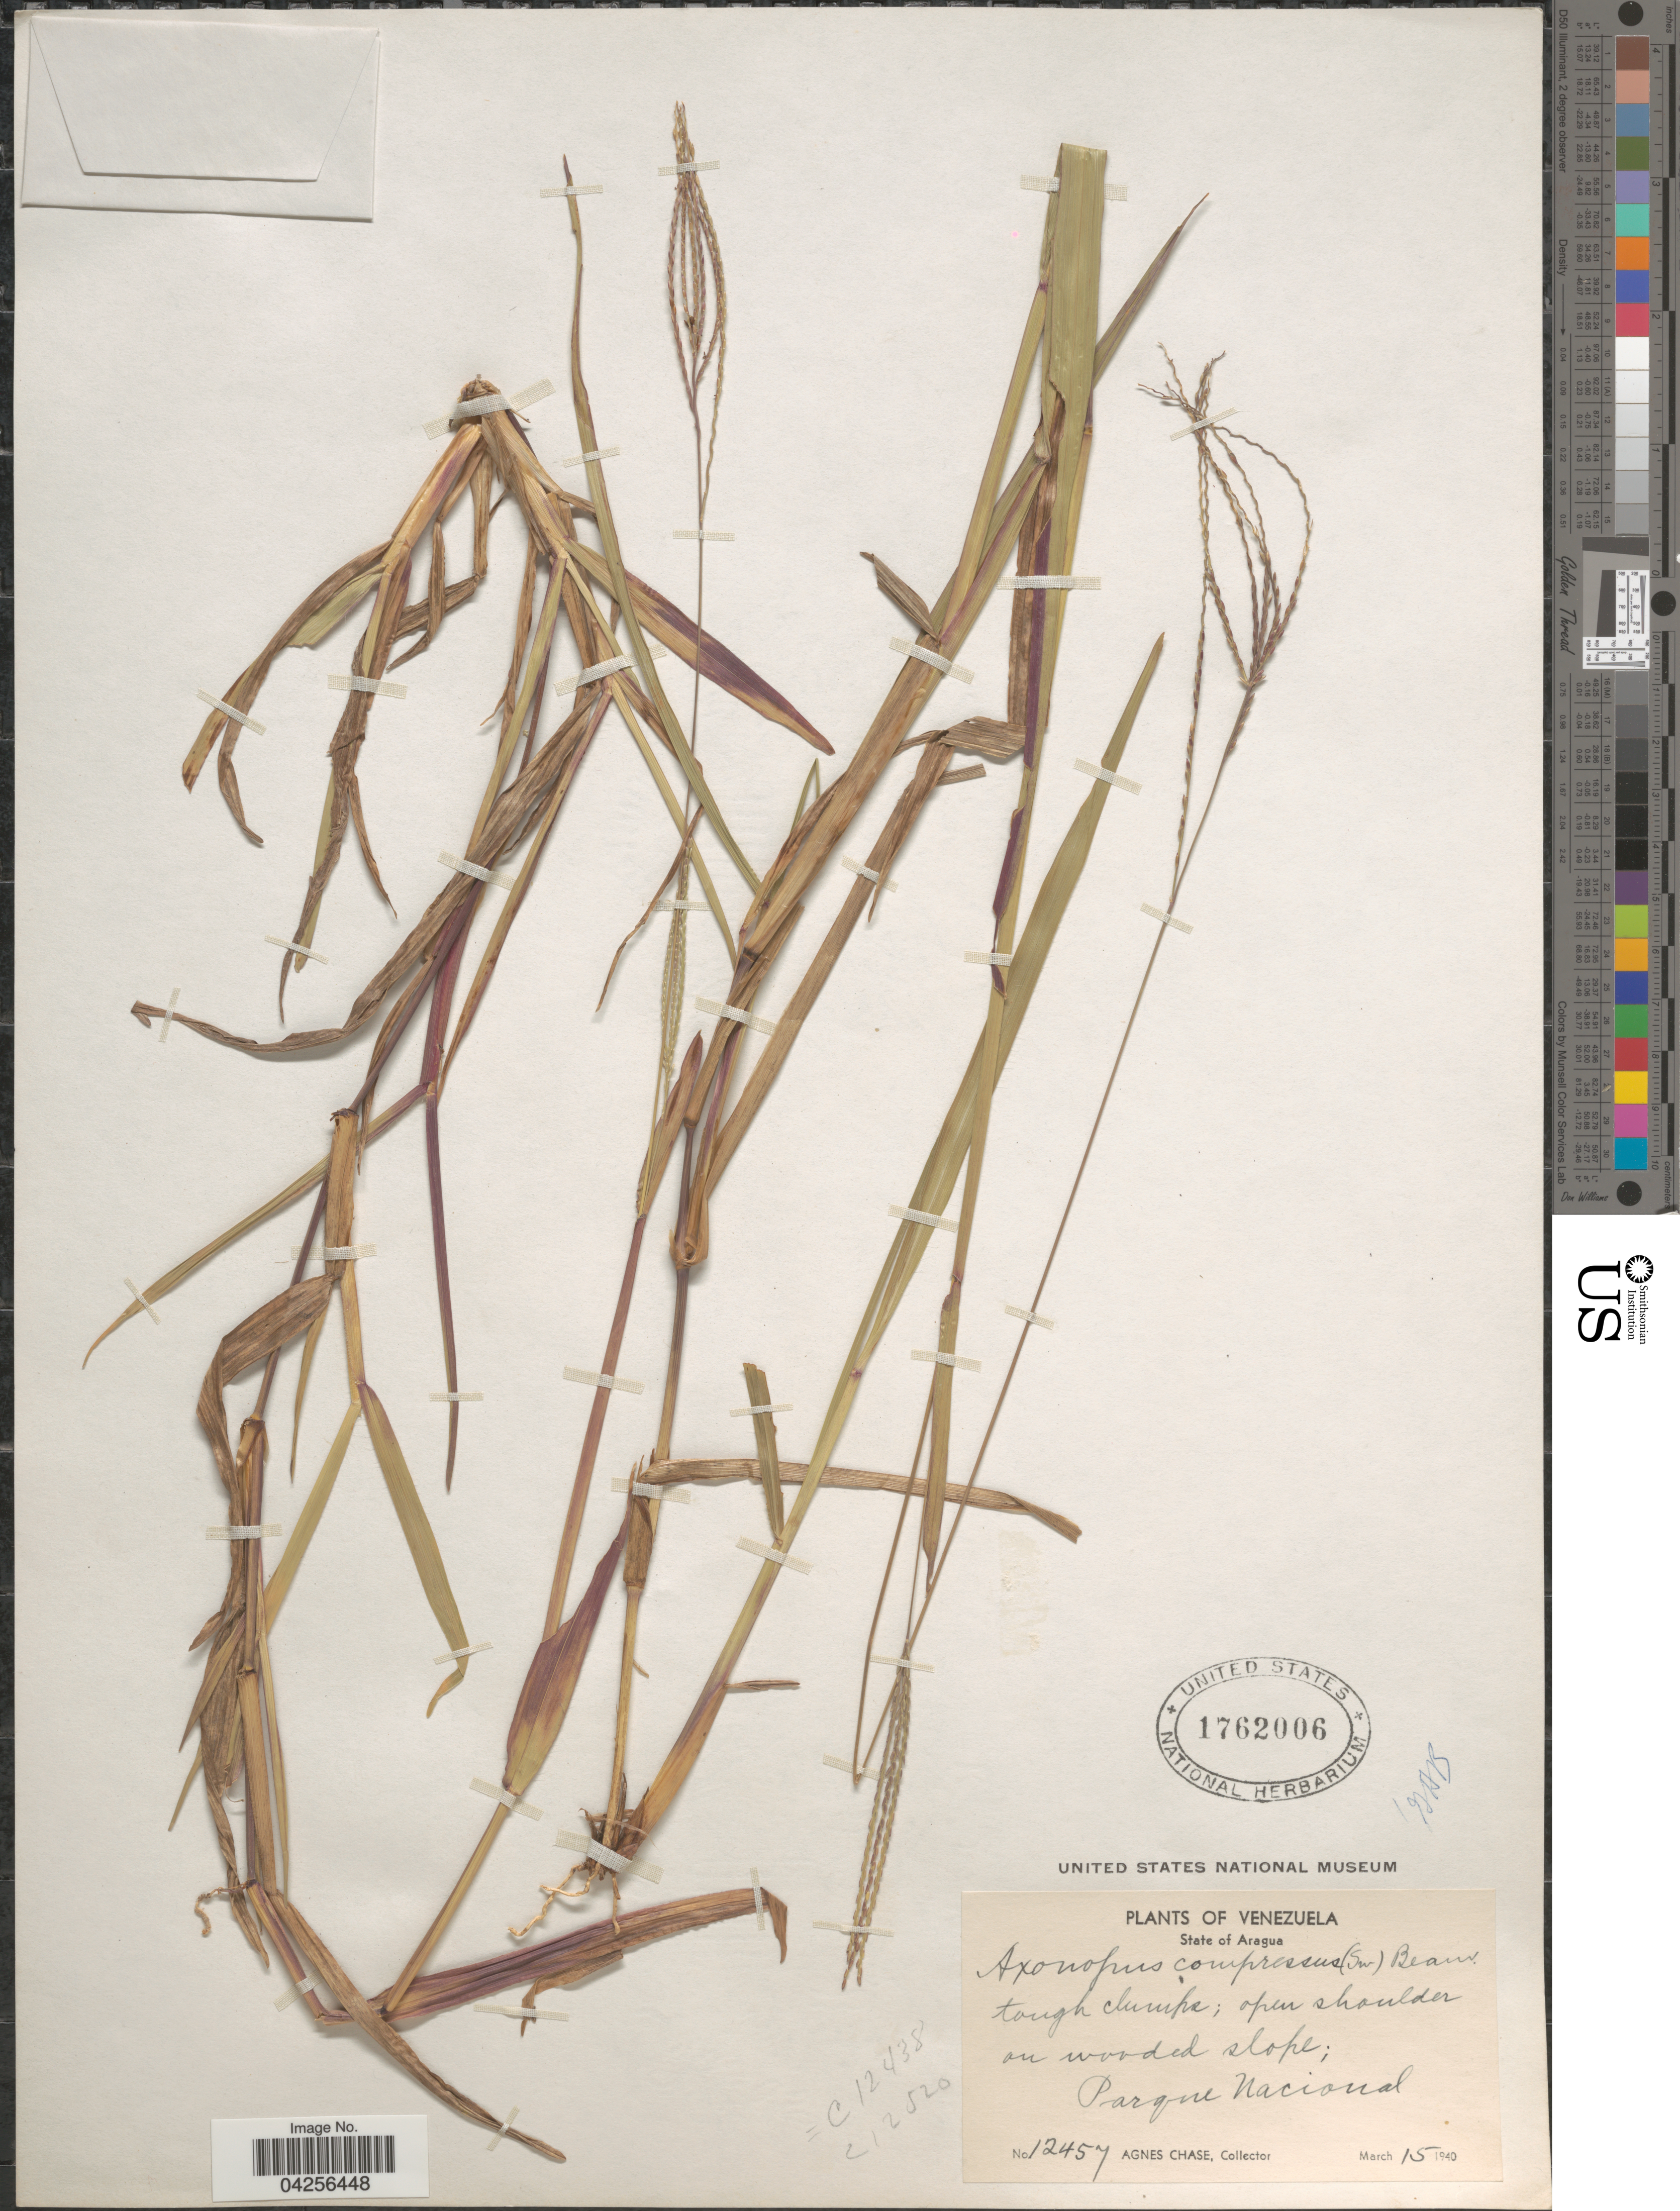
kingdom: Plantae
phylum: Tracheophyta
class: Liliopsida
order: Poales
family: Poaceae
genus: Axonopus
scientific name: Axonopus compressus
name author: (Sw.) P. Beauv.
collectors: A. Chase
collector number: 12457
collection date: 1940-03-15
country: Venezuela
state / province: Aragua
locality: Parque Nacional.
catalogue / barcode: US 1762006